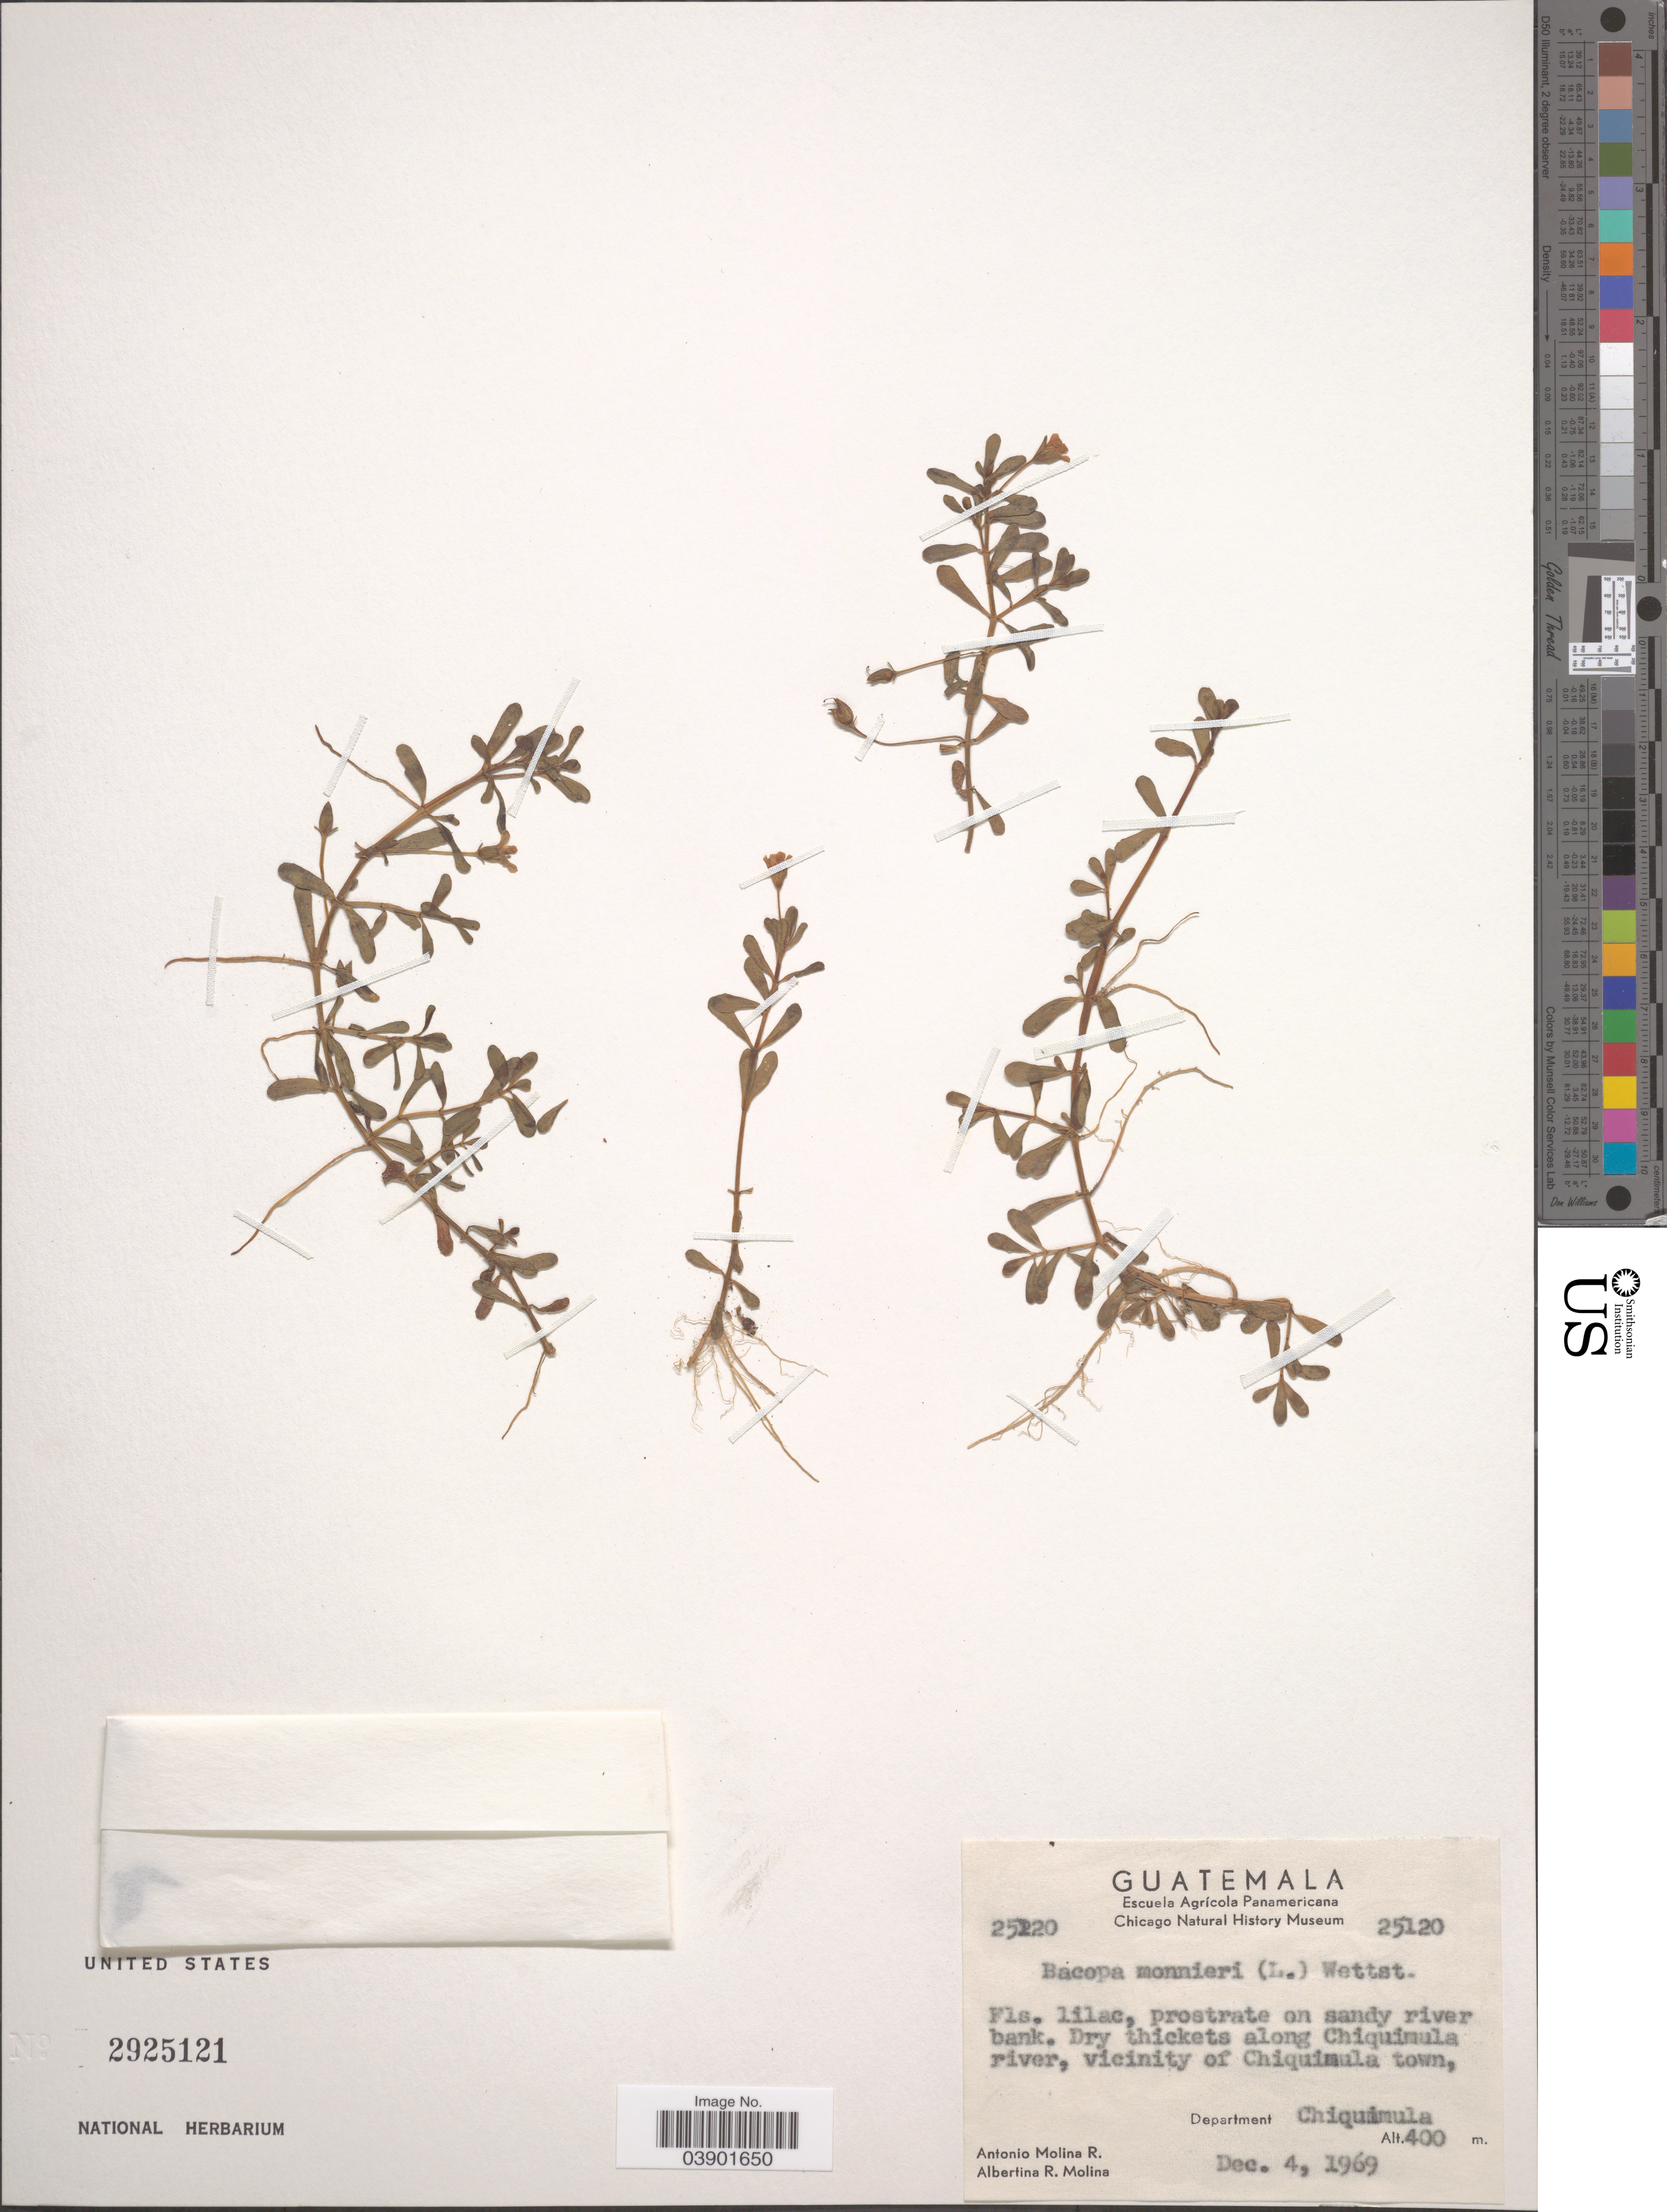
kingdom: Plantae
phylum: Tracheophyta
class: Magnoliopsida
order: Lamiales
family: Plantaginaceae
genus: Bacopa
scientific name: Bacopa monnieri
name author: (L.) Pennell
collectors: A. Molina R. & A. R. Molina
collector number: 25120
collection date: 1969-12-04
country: Guatemala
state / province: Chiquimula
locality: Along Chiquimula river, vicinity of Chiquimula town, Department Chiquimula.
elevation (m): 400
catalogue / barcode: US 2925121